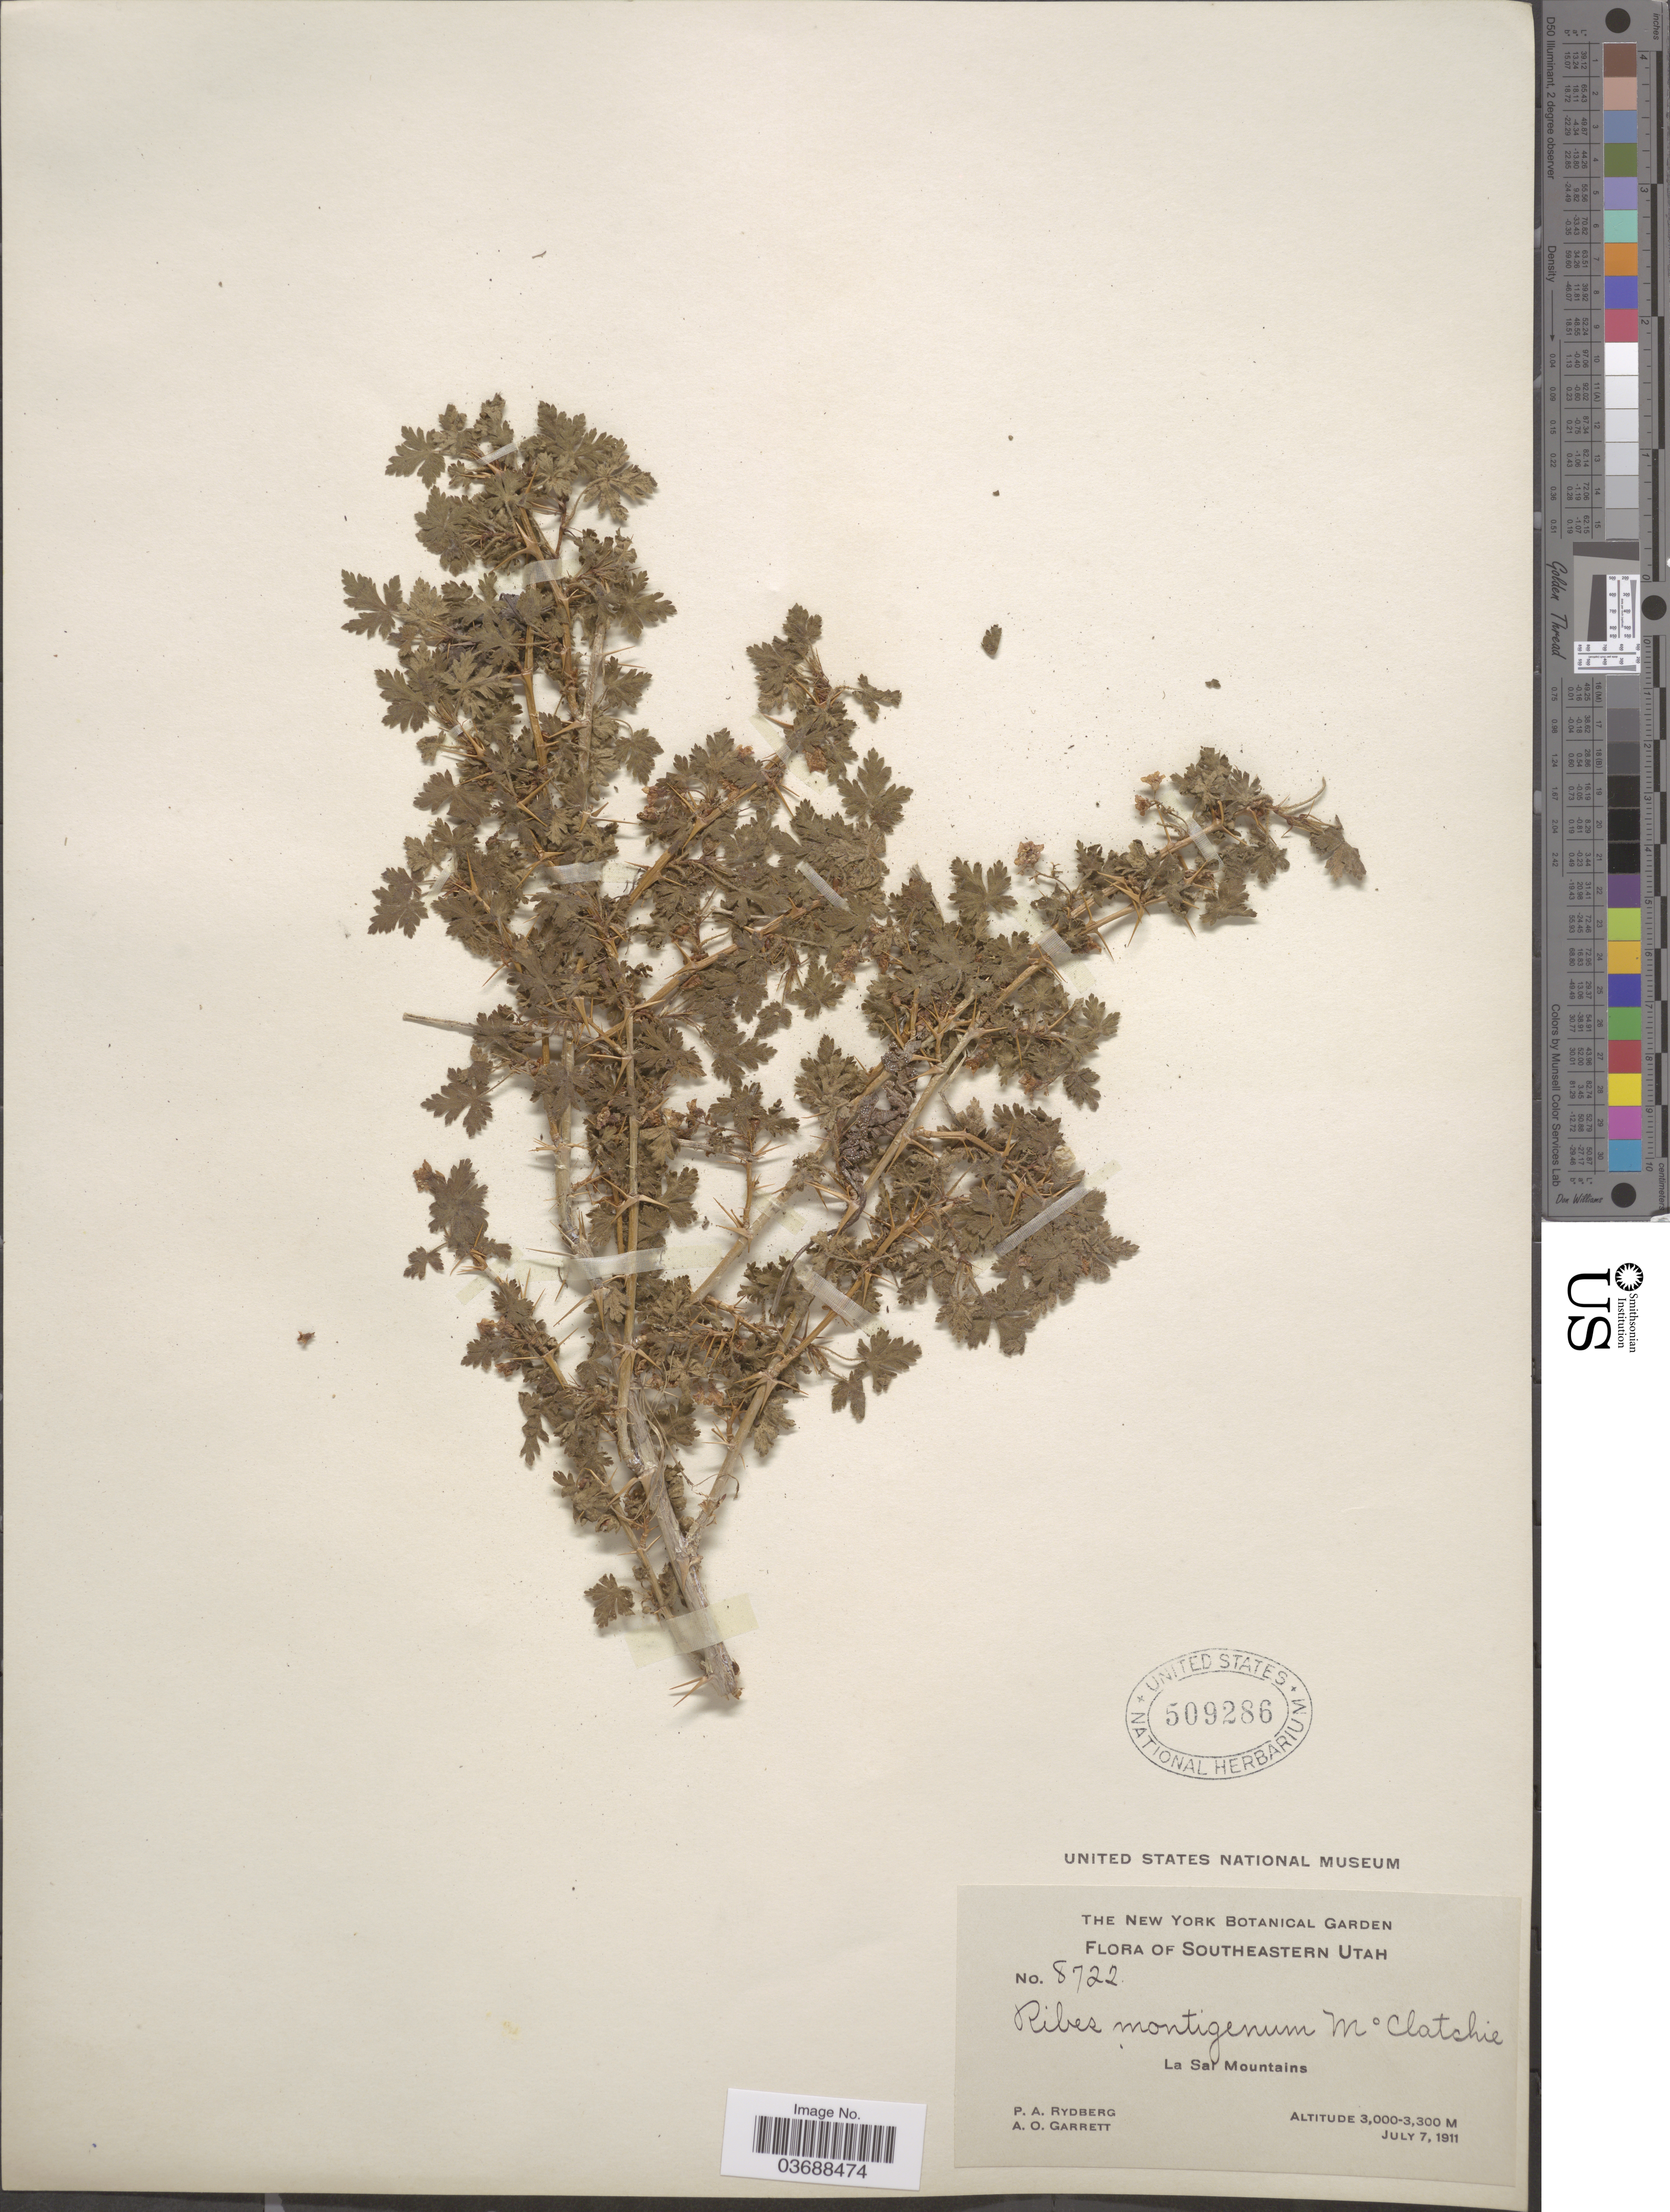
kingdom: Plantae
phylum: Tracheophyta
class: Magnoliopsida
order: Saxifragales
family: Grossulariaceae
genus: Ribes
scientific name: Ribes montigenum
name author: McClatchie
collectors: P. A. Rydberg & A. O. Garrett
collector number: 8722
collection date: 1911-07-07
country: United States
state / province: Utah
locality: Southeastern Utah. La Sal Mountains.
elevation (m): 3000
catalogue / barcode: US 509286